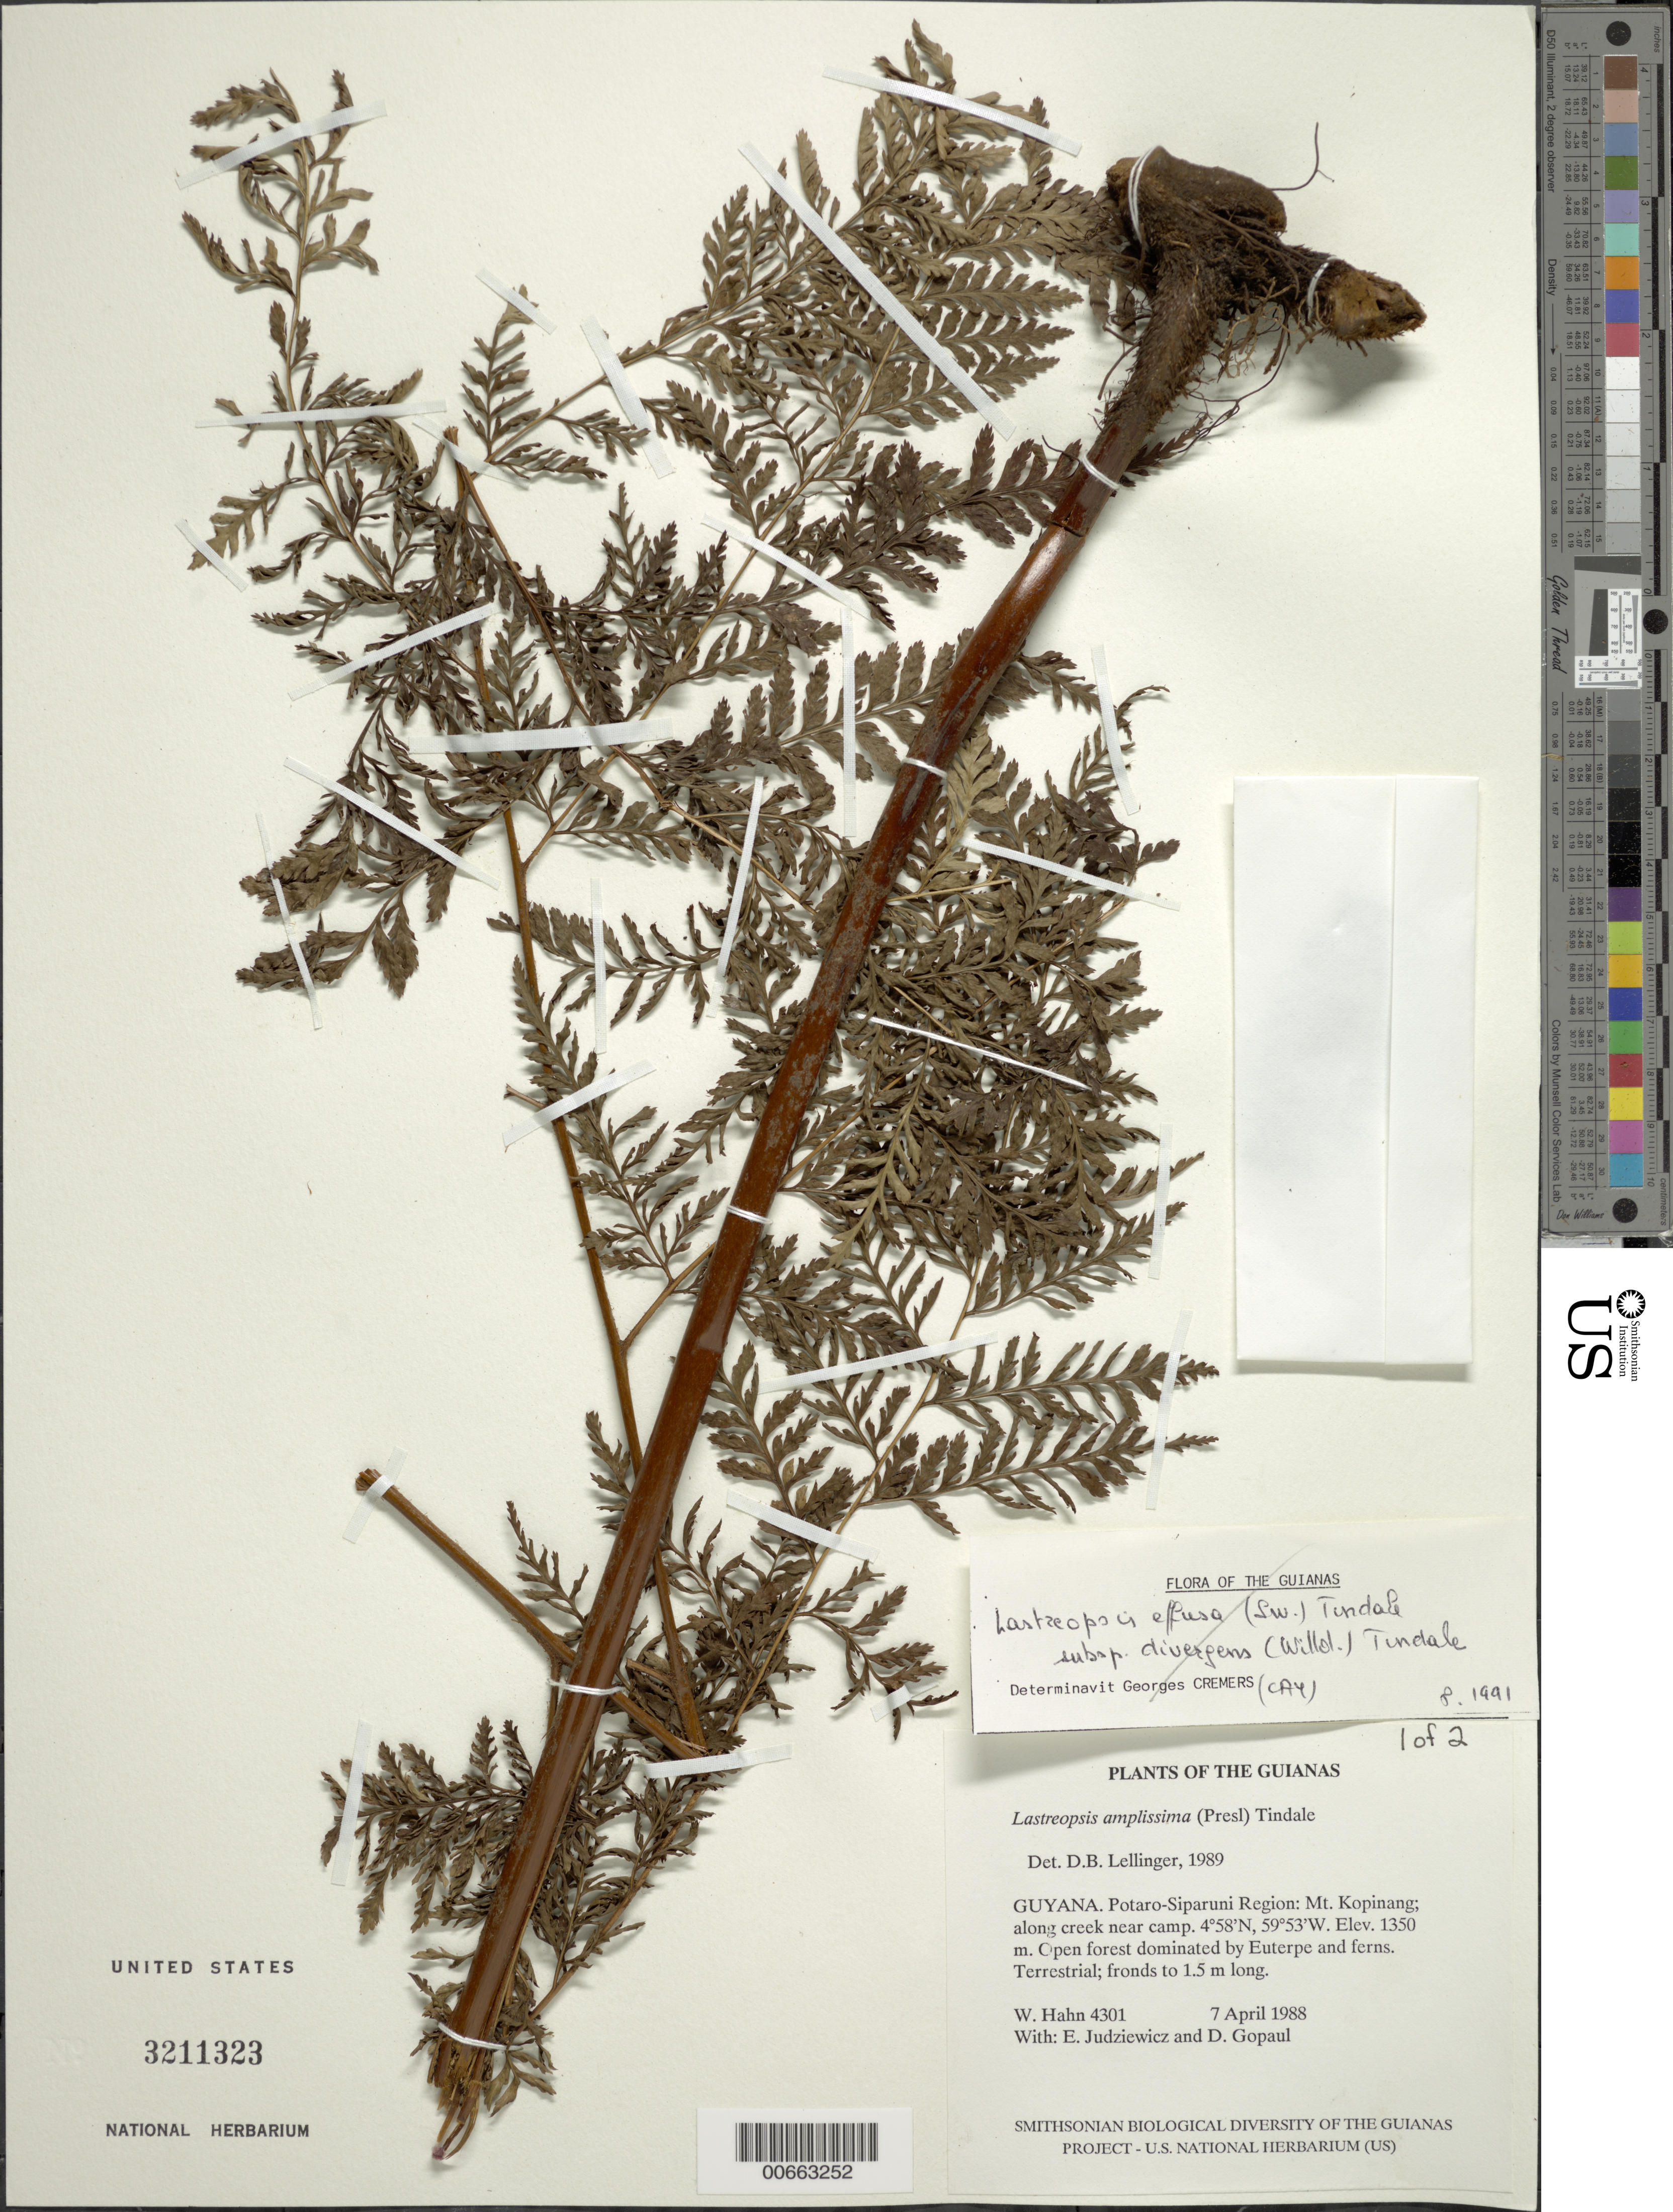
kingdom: Plantae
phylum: Tracheophyta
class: Polypodiopsida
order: Polypodiales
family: Dryopteridaceae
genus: Lastreopsis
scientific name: Lastreopsis amplissima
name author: (C. Presl) Tindale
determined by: Lellinger, David B., (BOT), Smithsonian Institution - National Museum of Natural History (UNITED STATES)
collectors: W. Hahn, E. J. Judziewicz & D. Gopaul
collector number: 4301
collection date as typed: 7 April 1988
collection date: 1988-04-07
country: Guyana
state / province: Potaro-Siparuni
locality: Mt. Kopinang; along creek near camp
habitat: Open forest dominated by Euterpe and ferns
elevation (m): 1350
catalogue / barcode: US 3211323